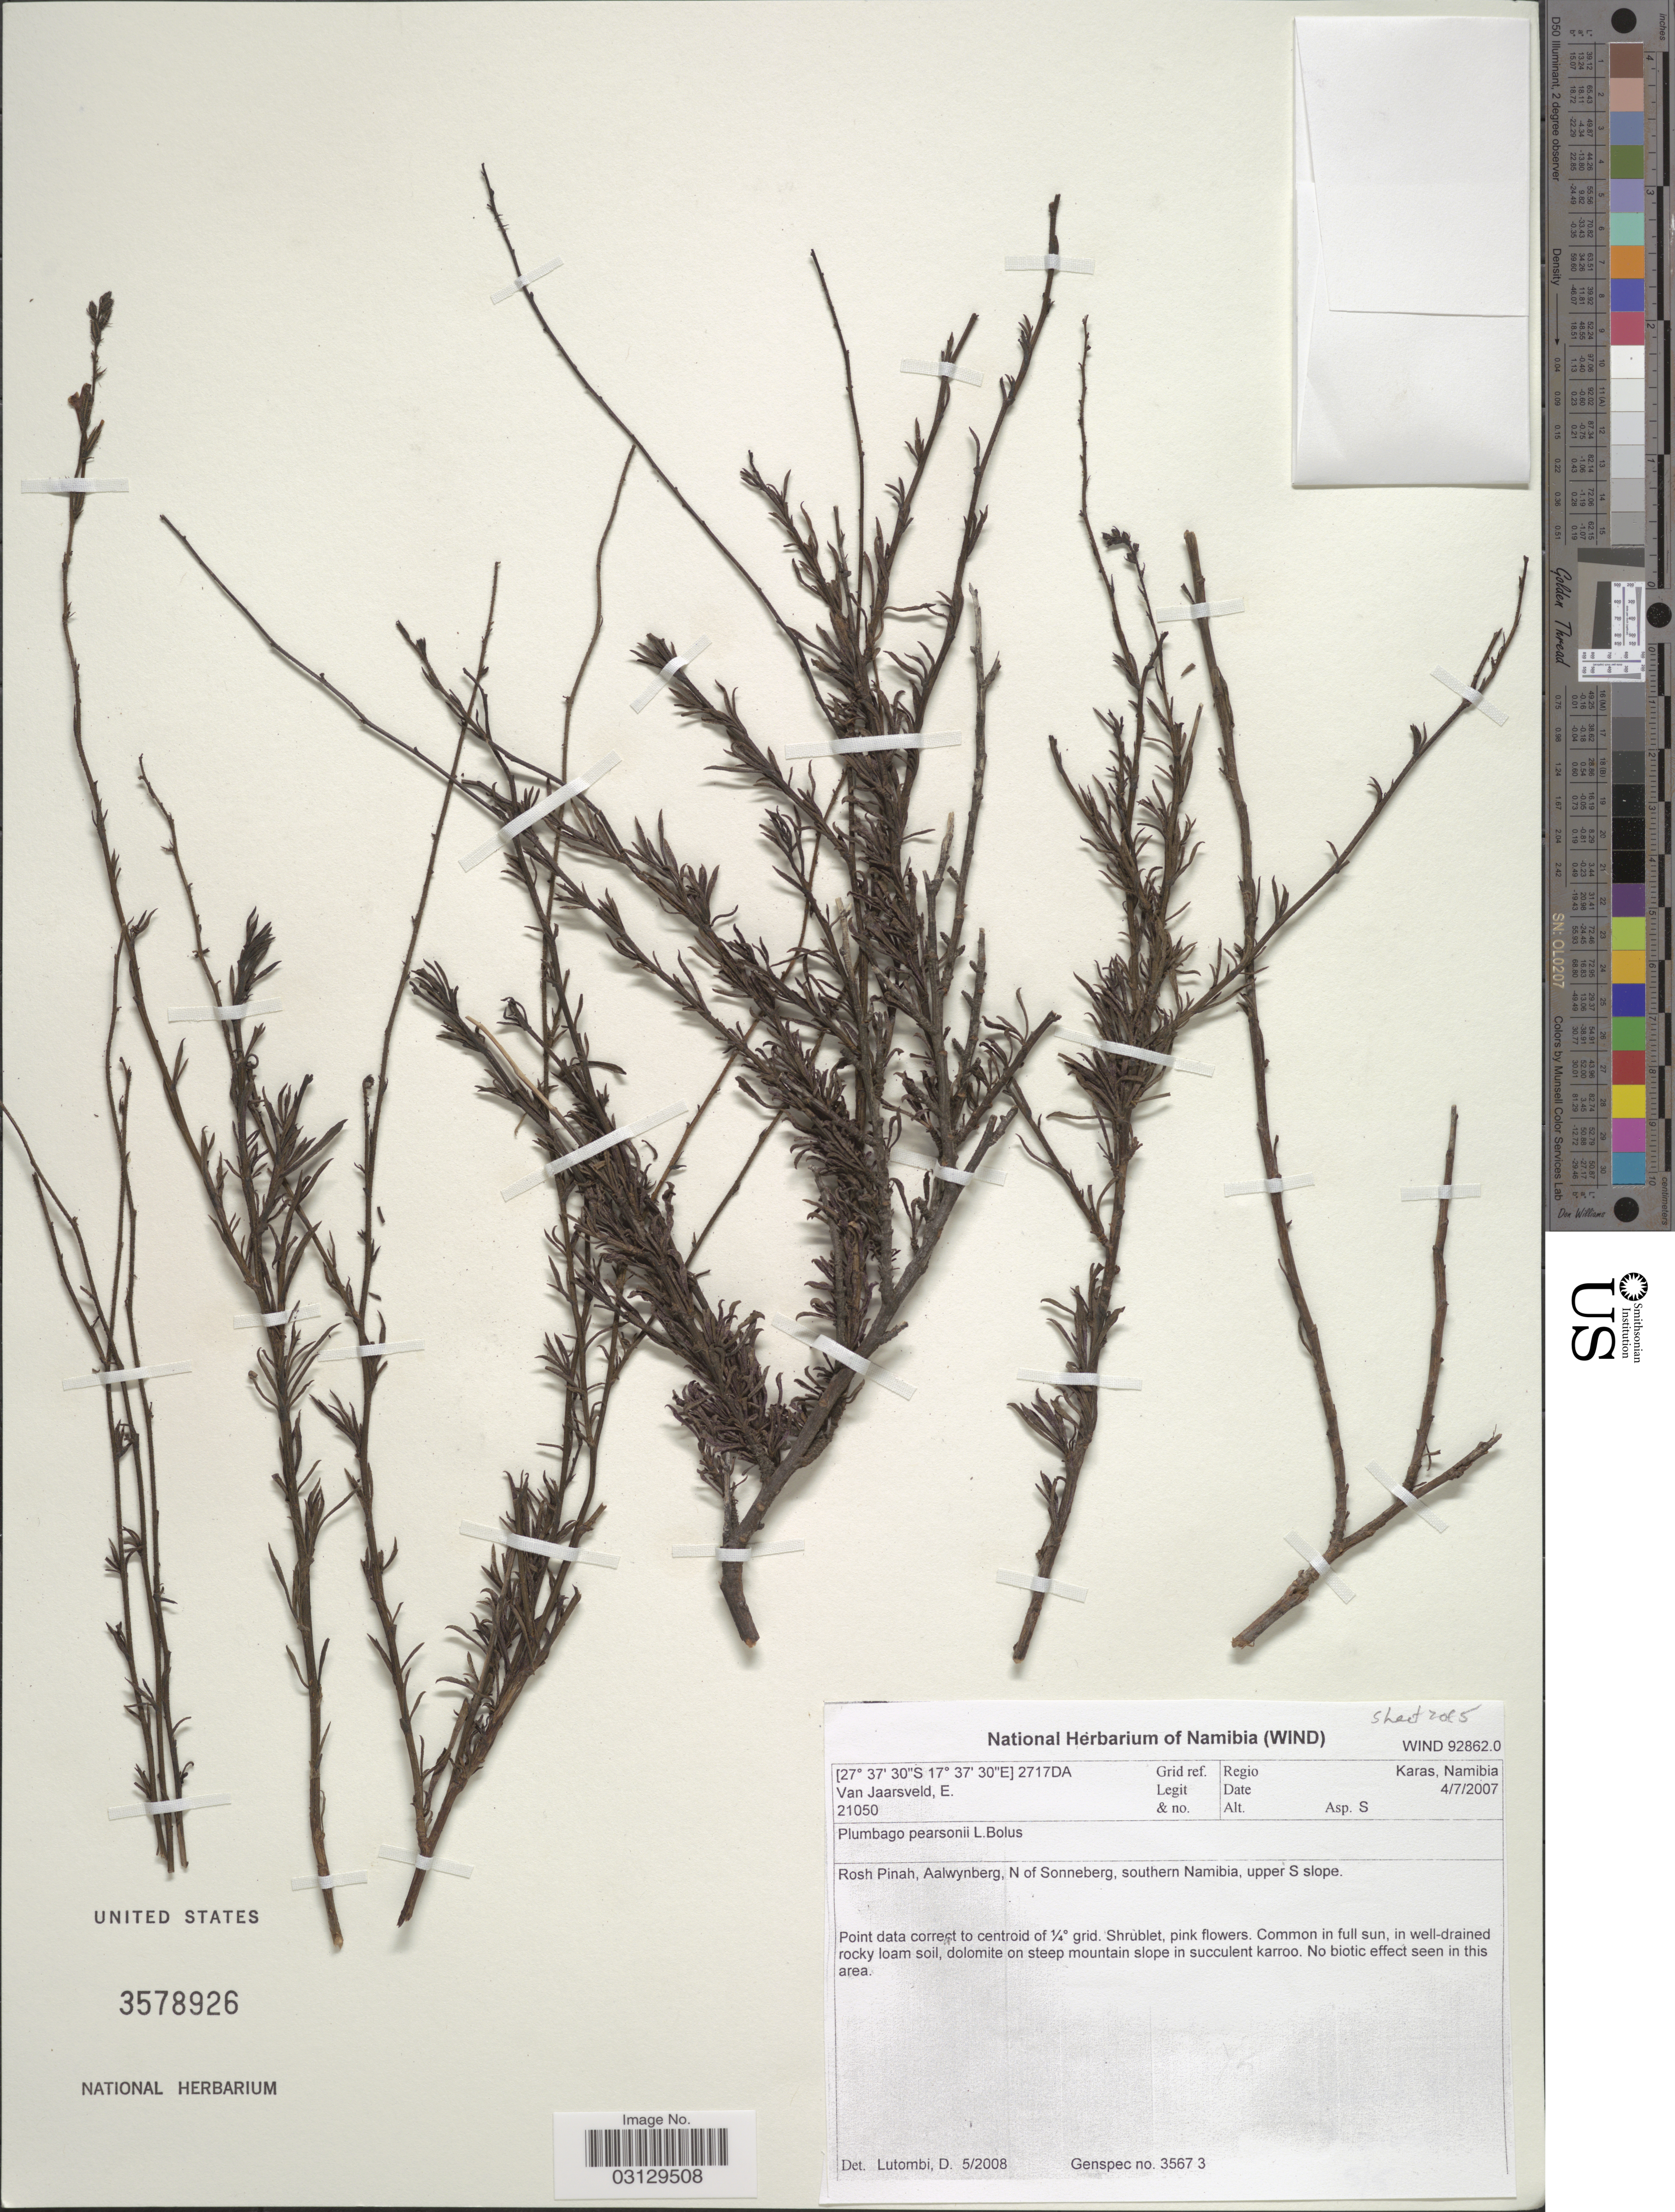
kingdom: Plantae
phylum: Tracheophyta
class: Magnoliopsida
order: Caryophyllales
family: Plumbaginaceae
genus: Plumbago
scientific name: Plumbago pearsonii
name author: L. Bolus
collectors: E. van Jaarsveld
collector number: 21050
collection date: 2007-07-04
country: Namibia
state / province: Karas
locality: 2717DA Grid ref. Rosh Pinah, Aalwynberg, N of Sonneberg, southern Namibia, upper S slope.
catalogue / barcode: US 3578926